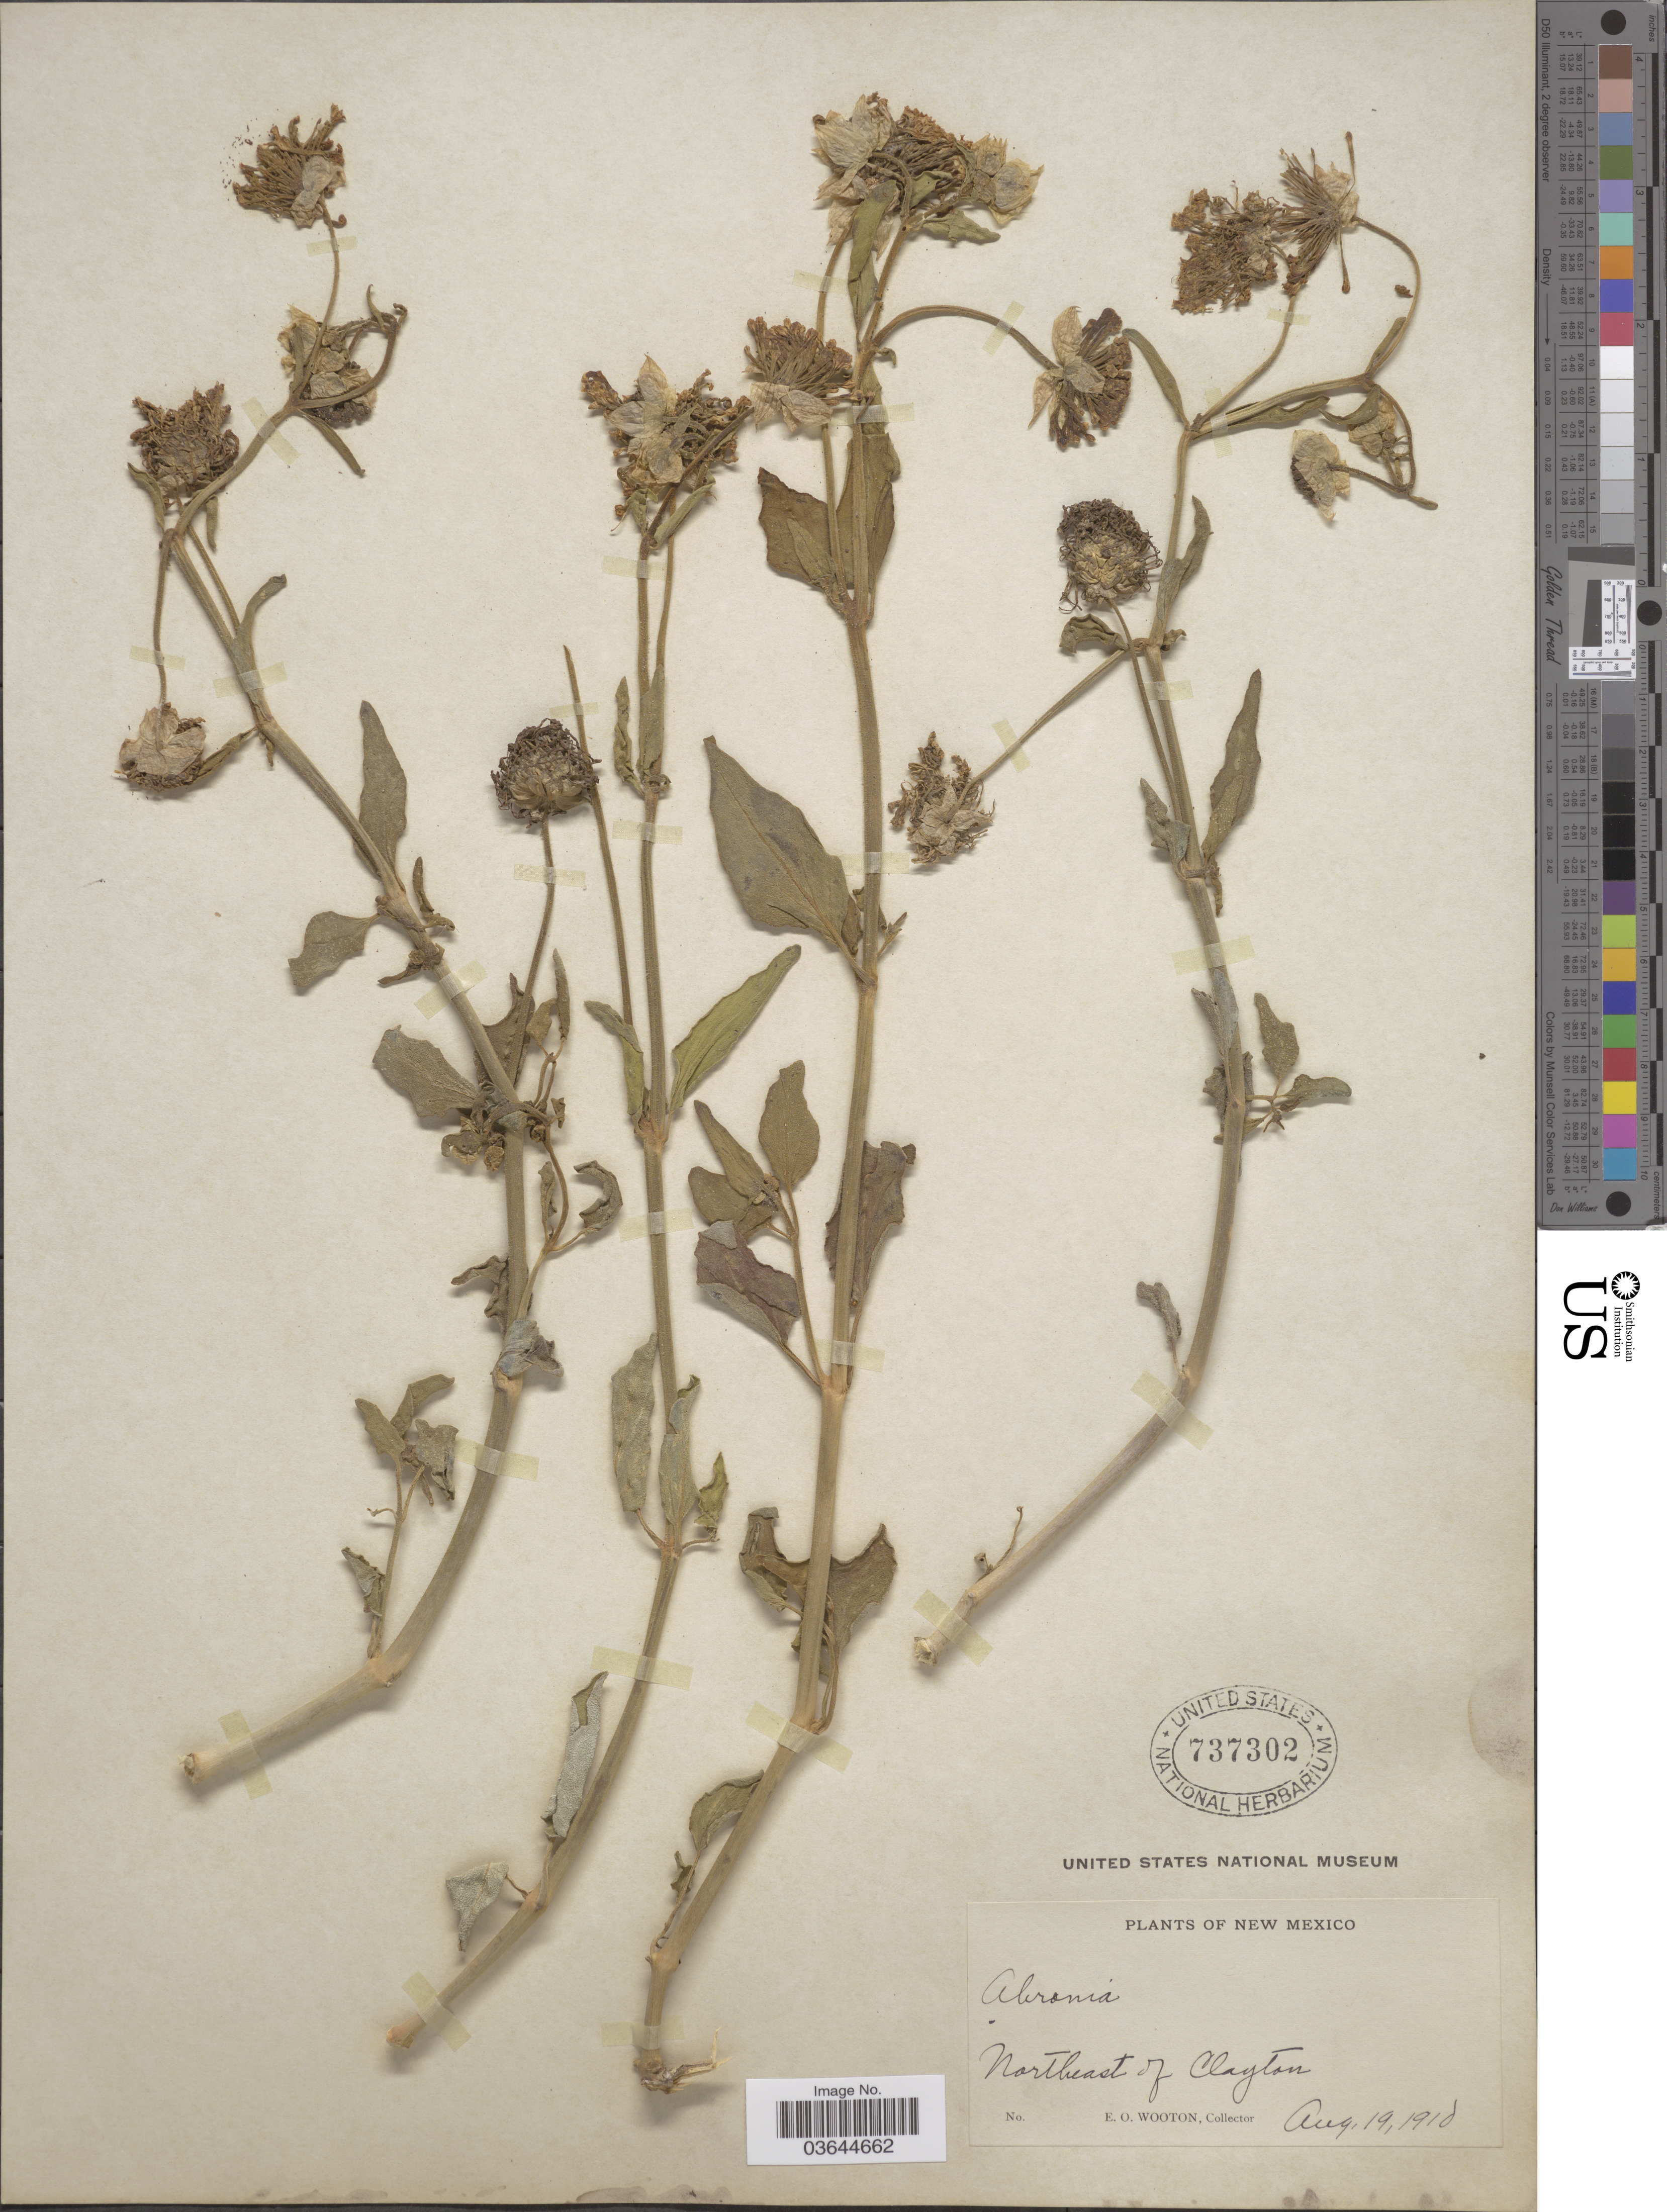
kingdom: Plantae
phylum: Tracheophyta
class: Magnoliopsida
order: Caryophyllales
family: Nyctaginaceae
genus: Abronia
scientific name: Abronia fragrans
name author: Nutt. ex Hook.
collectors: E. O. Wooton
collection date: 1910-08-19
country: United States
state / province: New Mexico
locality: Northeast of Clayton.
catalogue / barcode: US 737302